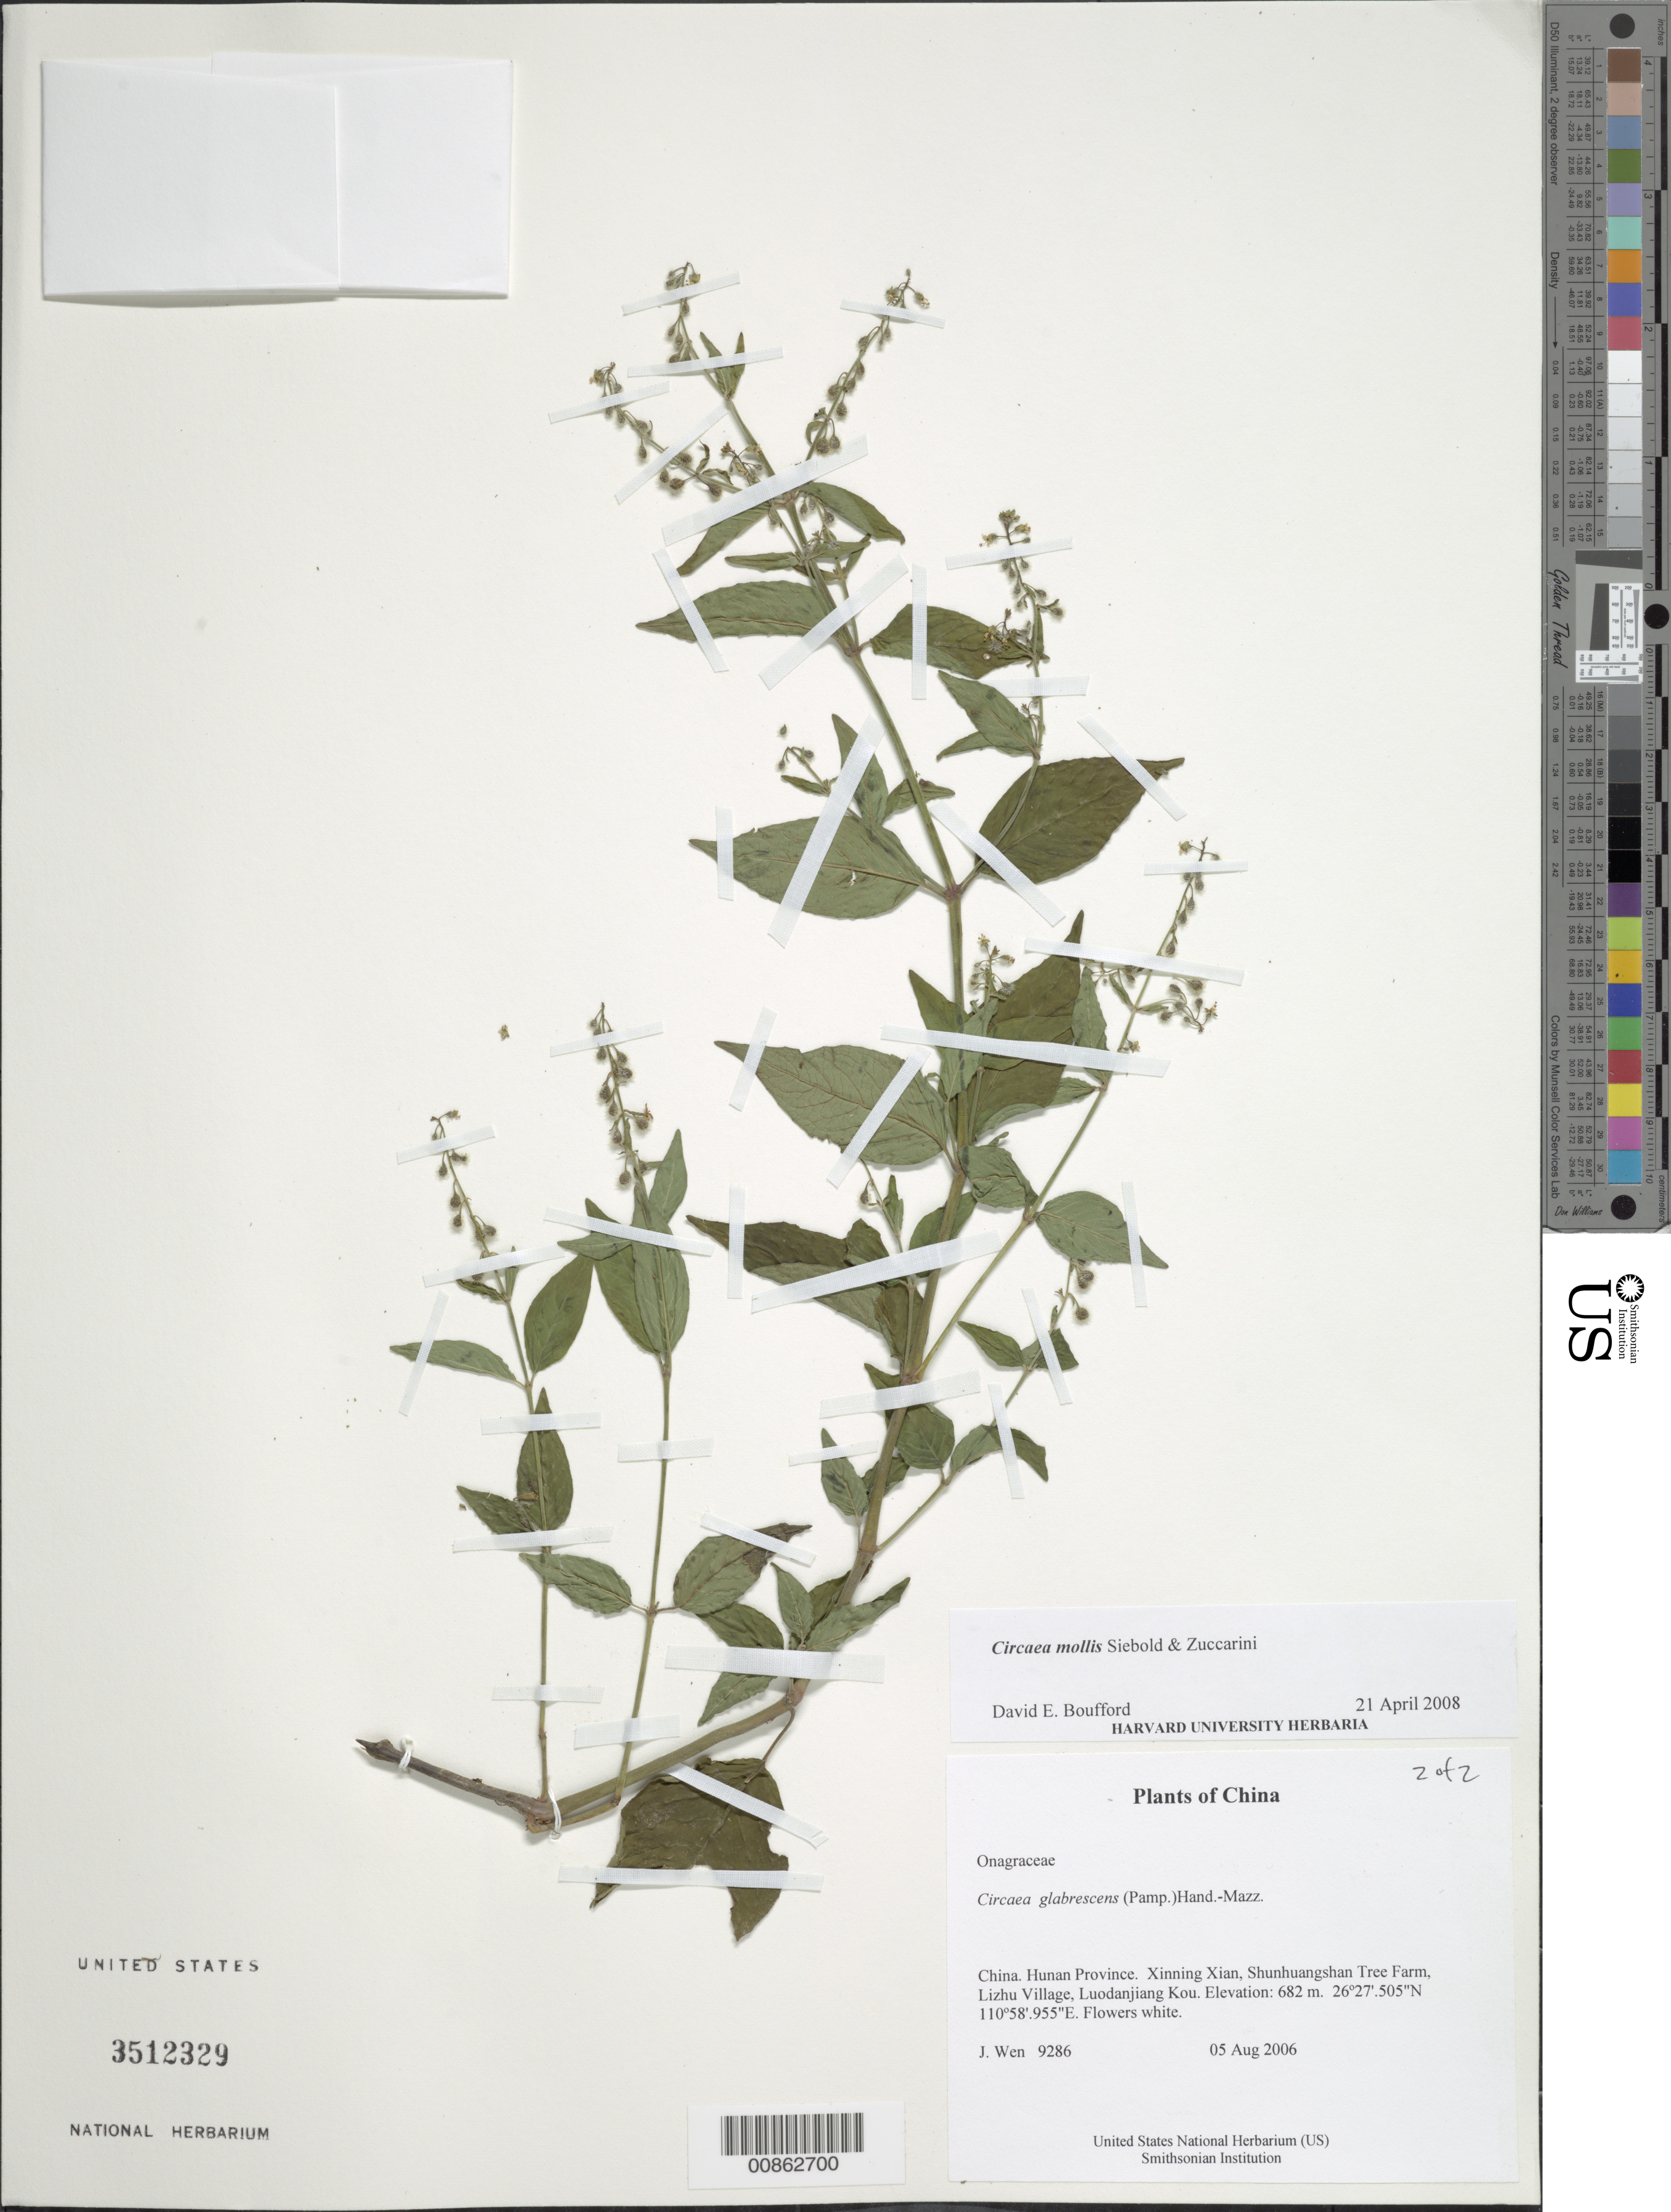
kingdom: Plantae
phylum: Tracheophyta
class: Magnoliopsida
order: Myrtales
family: Onagraceae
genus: Circaea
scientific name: Circaea mollis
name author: Siebold & Zucc.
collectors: J. Wen & S. Wu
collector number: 9286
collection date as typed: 05 Aug 2006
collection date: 2006-08-05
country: China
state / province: Hunan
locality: Xinning Xian, Shunhuangshan Tree Farm, Lizhu Village, Luodanjiang Kou.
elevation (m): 682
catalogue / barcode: US 3512329